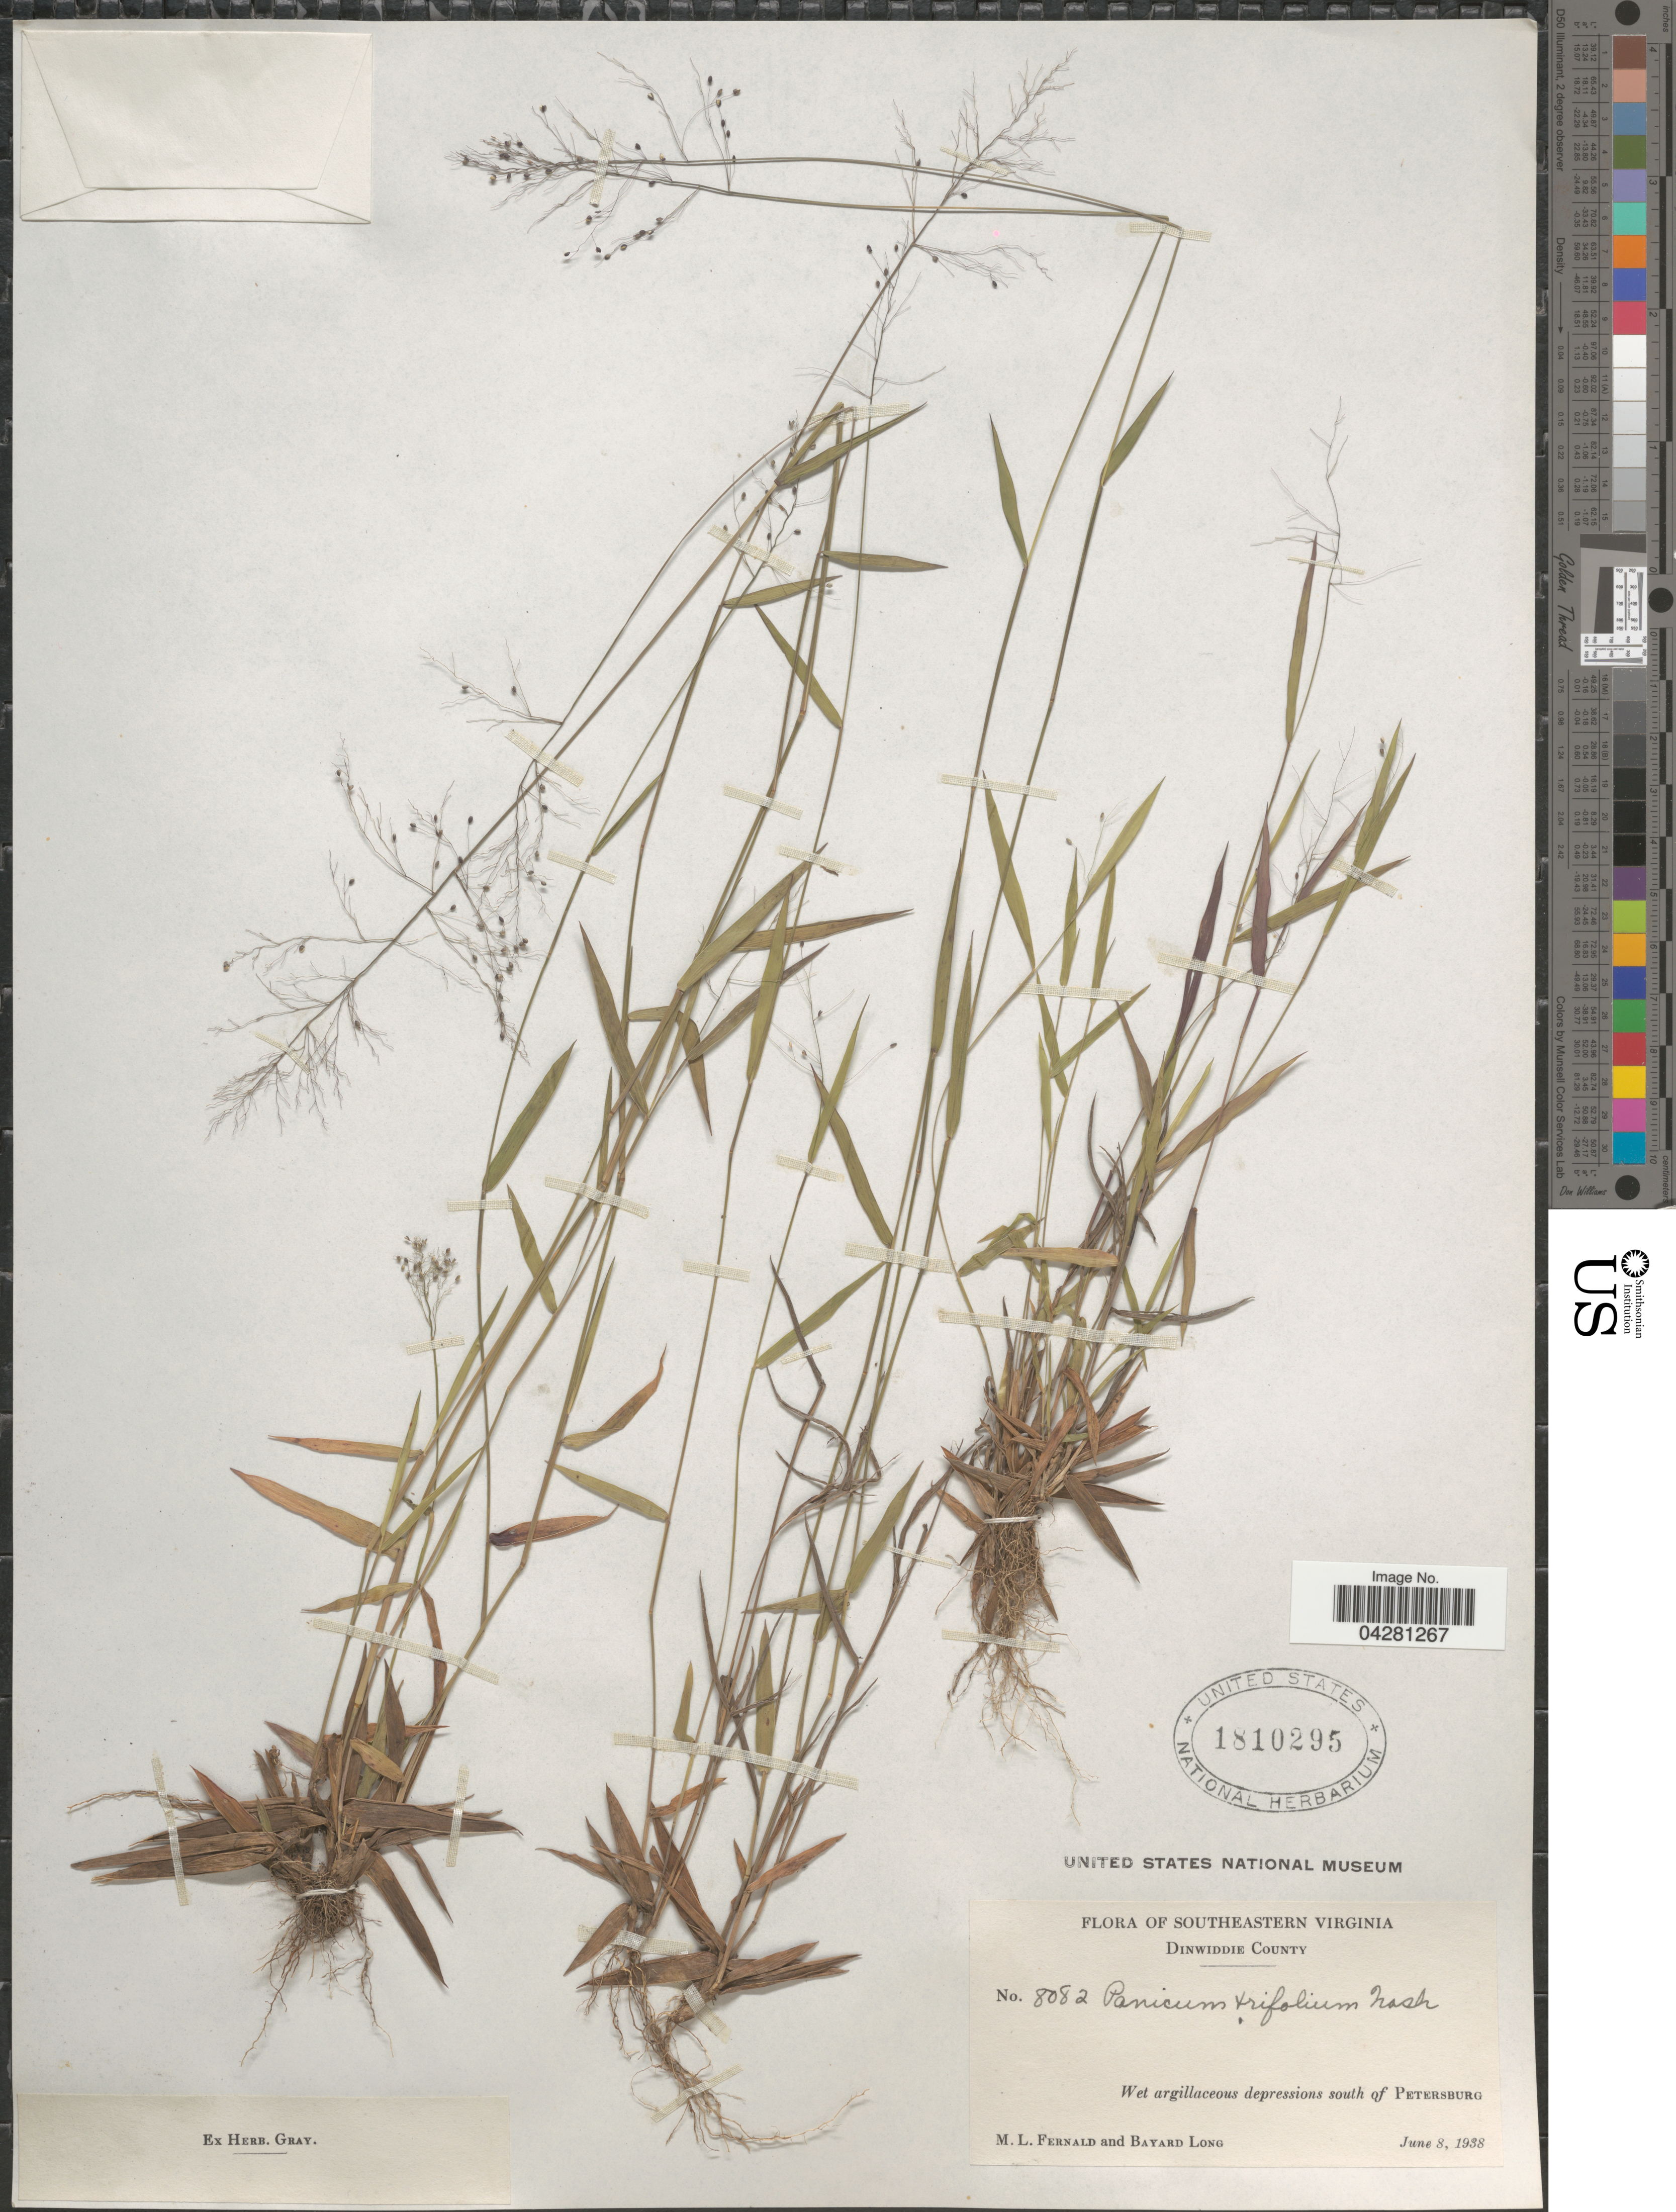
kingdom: Plantae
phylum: Tracheophyta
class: Liliopsida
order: Poales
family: Poaceae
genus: Dichanthelium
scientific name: Dichanthelium dichotomum var. unciphyllum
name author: (Trin.) Davidse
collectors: M. L. Fernald & B. Long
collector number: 8082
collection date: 1938-06-08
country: United States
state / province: Virginia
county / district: Dinwiddie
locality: Southeastern Virginia. Dinwiddie County. Wet argillaceous depression south of Petersburg.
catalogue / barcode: US 1810295